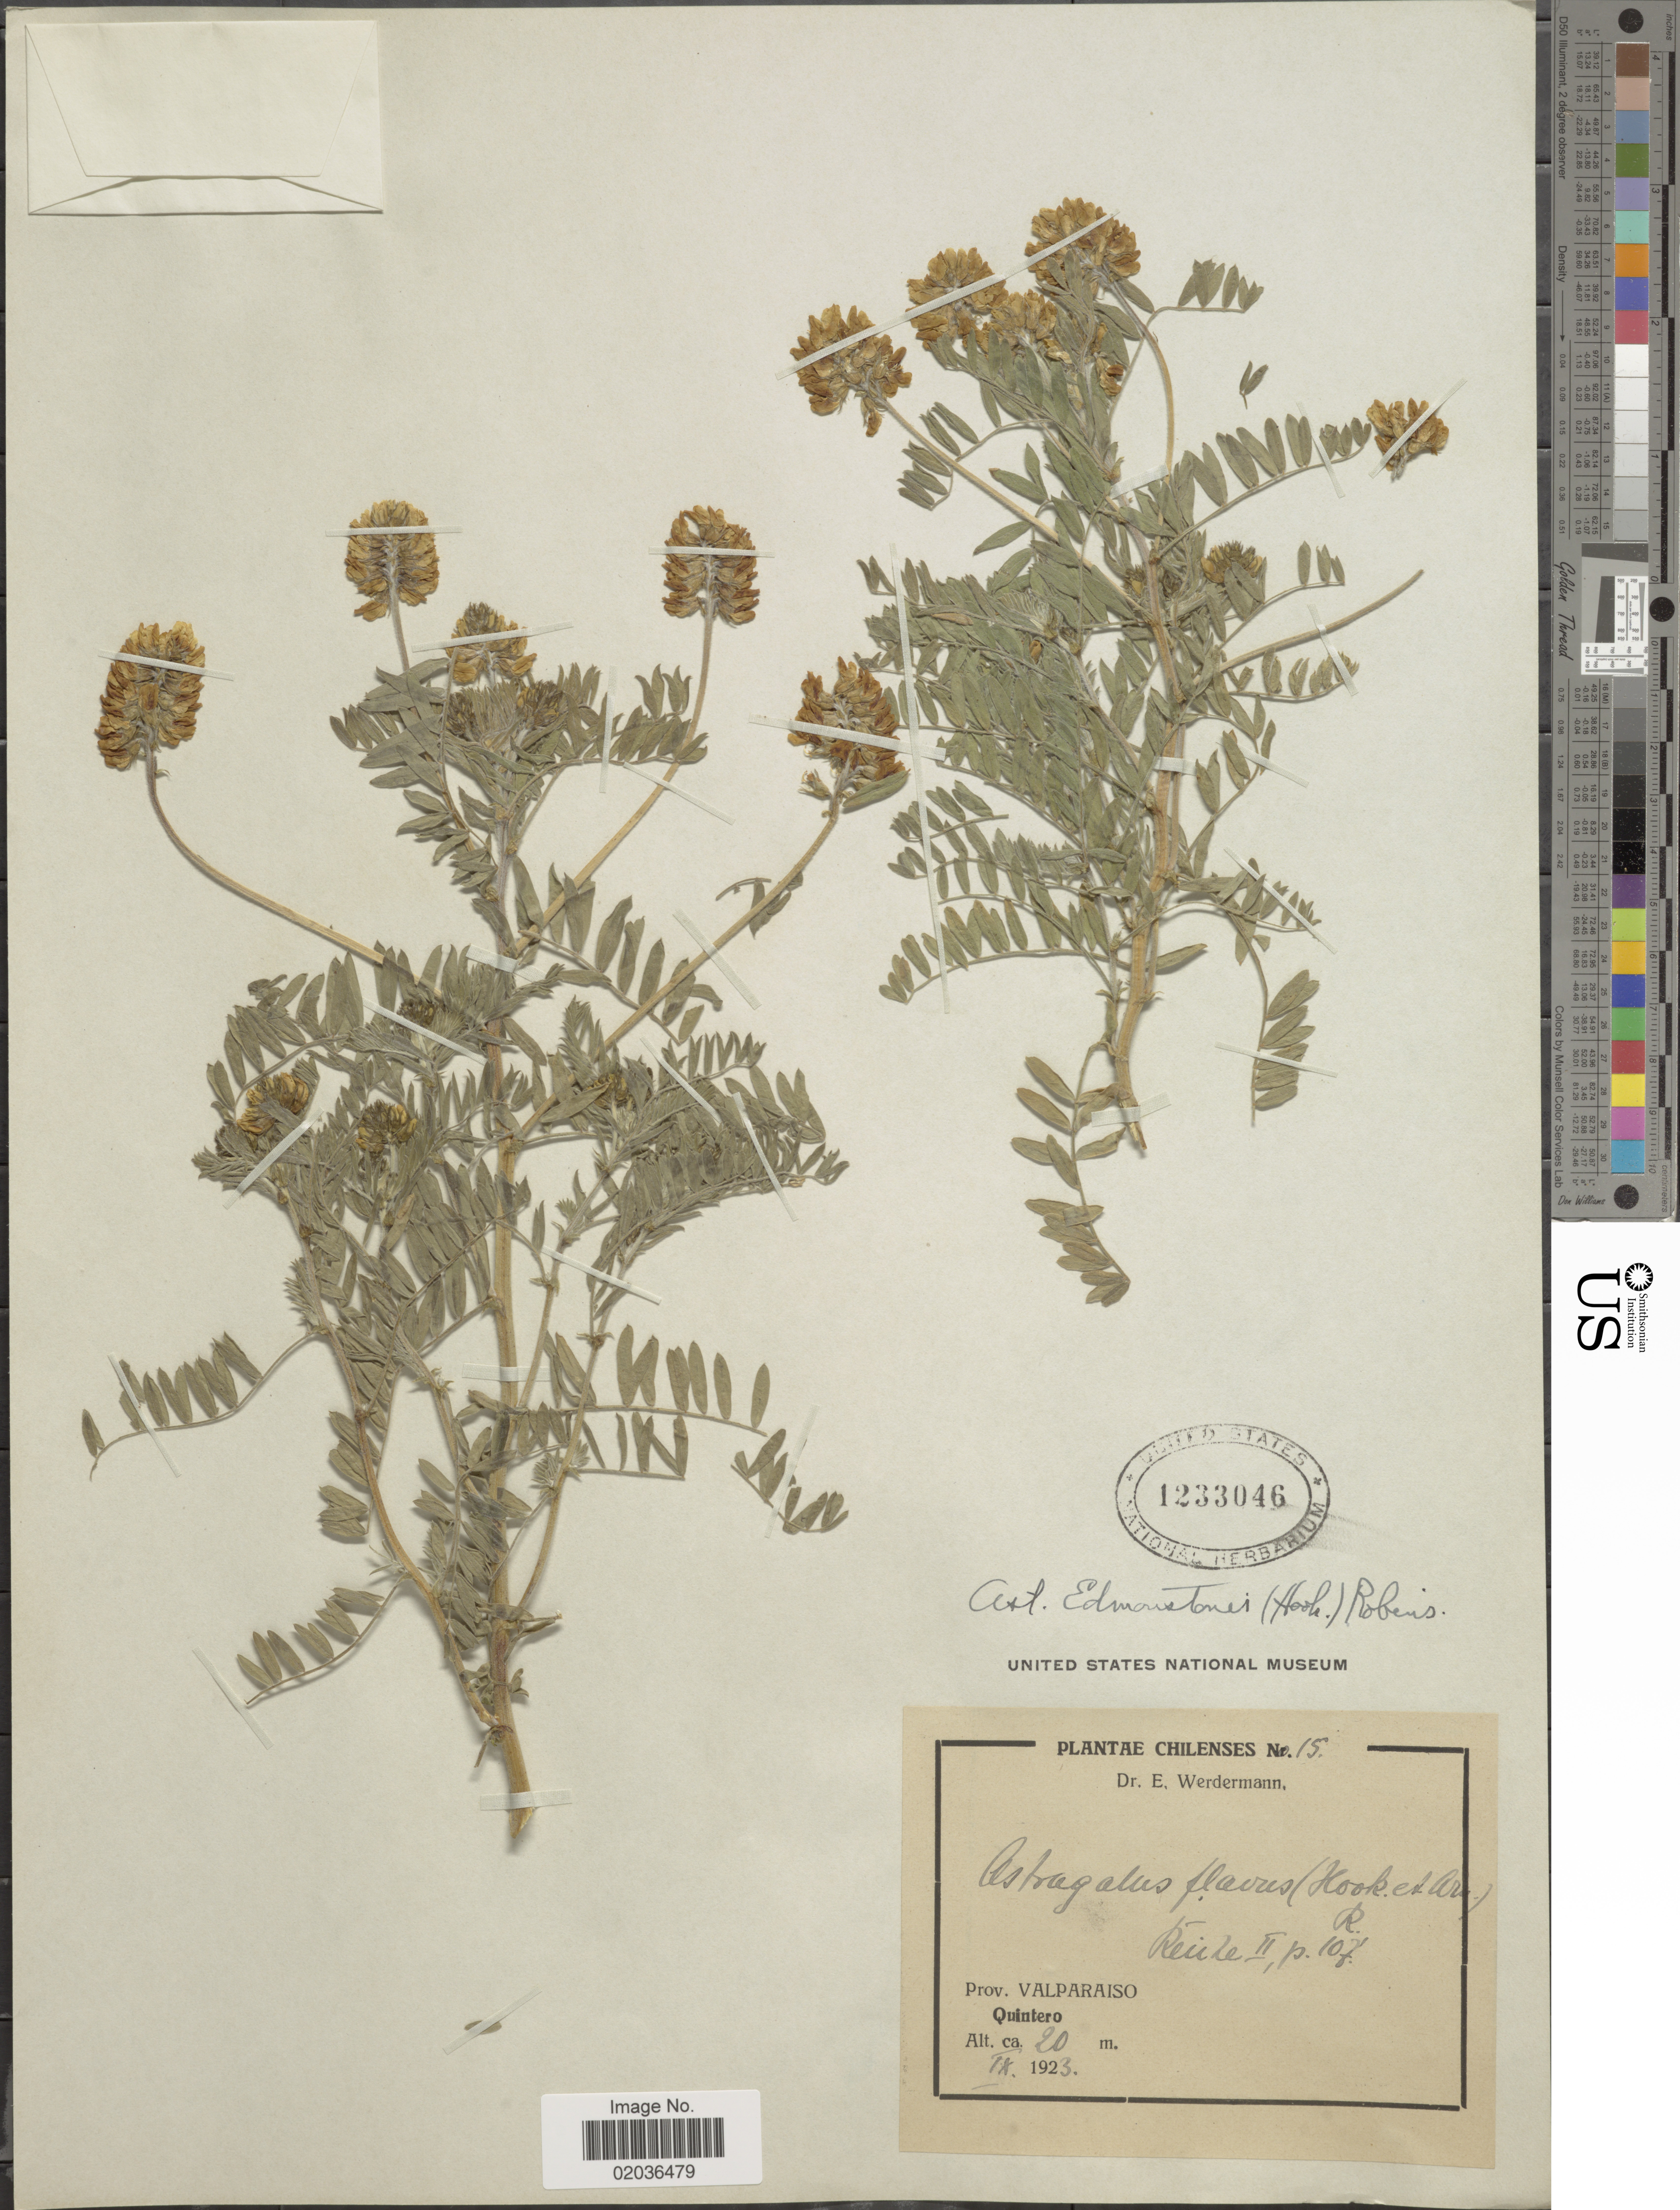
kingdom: Plantae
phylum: Tracheophyta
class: Magnoliopsida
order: Fabales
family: Fabaceae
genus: Astragalus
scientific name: Astragalus edmonstonei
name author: (Hook. f.) B.L. Rob.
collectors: E. Werdermann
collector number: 15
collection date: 1923-09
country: Chile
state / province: Valparaíso (V)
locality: Prov. Valparaiso, Quintero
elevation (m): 20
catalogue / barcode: US 1233046